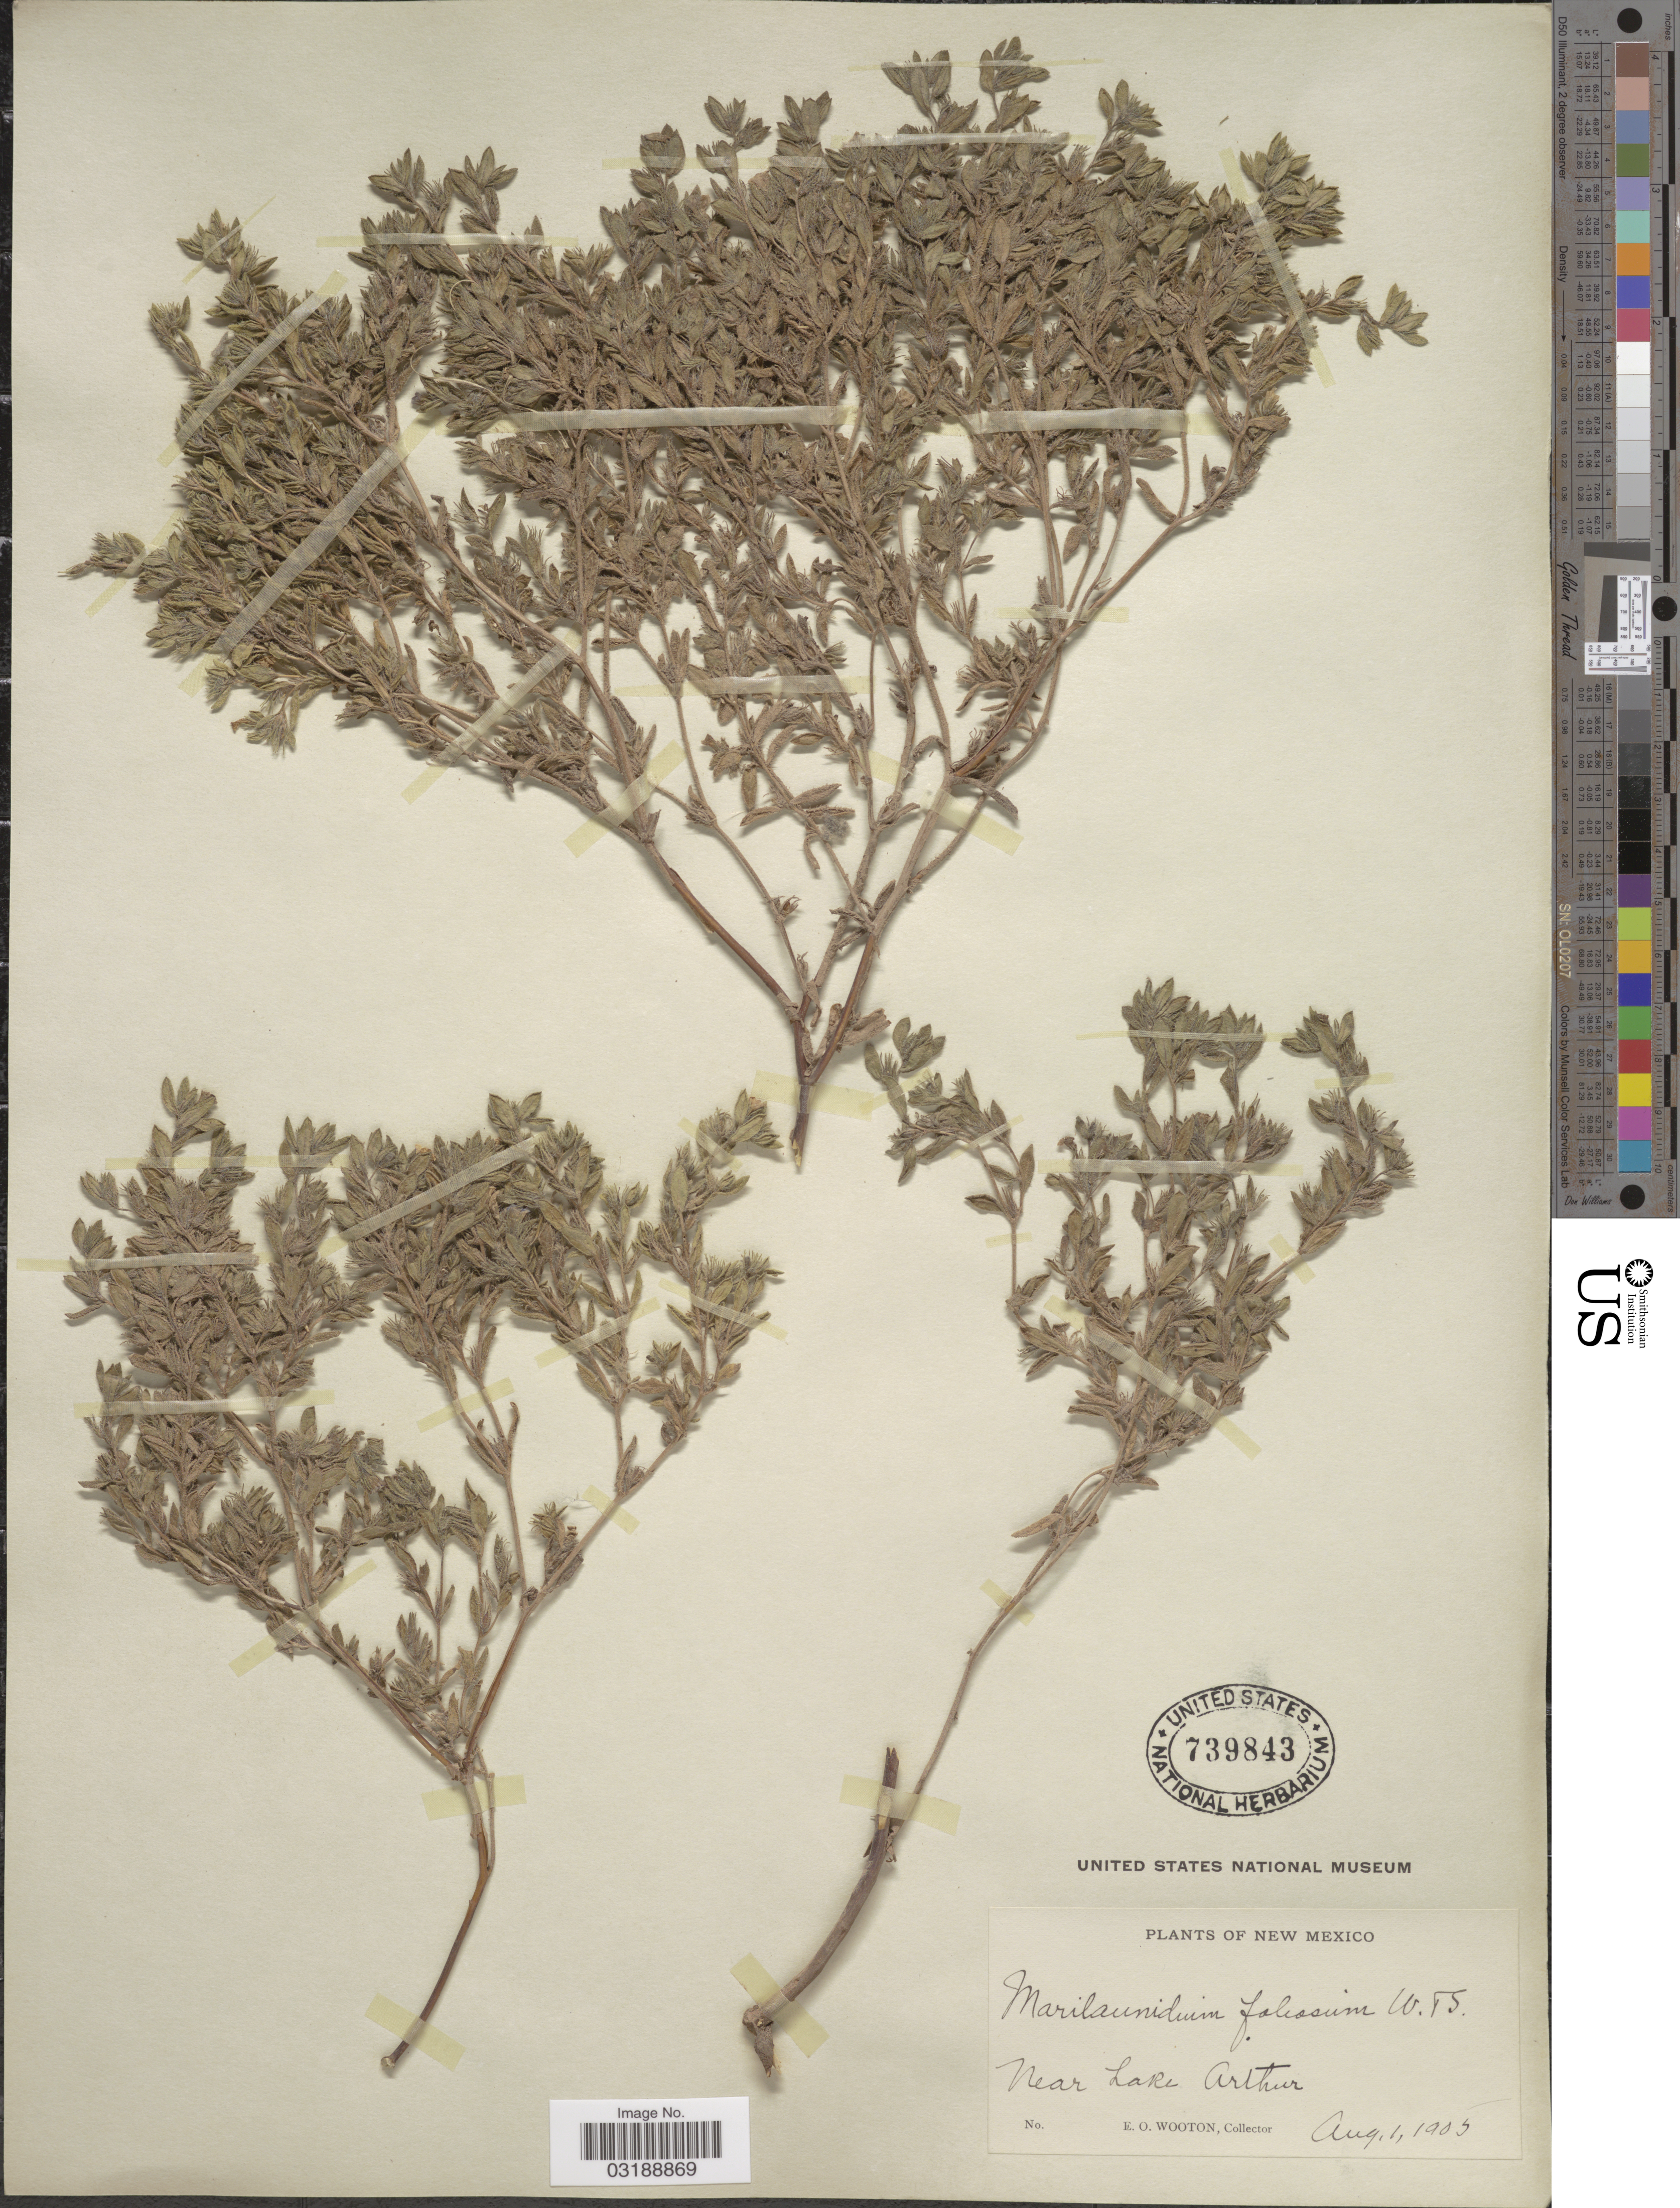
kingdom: Plantae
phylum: Tracheophyta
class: Magnoliopsida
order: Boraginales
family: Namaceae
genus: Nama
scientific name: Nama hispida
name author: A. Gray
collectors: E. O. Wooton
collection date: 1905-08-01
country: United States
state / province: New Mexico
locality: Near Lake Arthur.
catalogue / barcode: US 739843